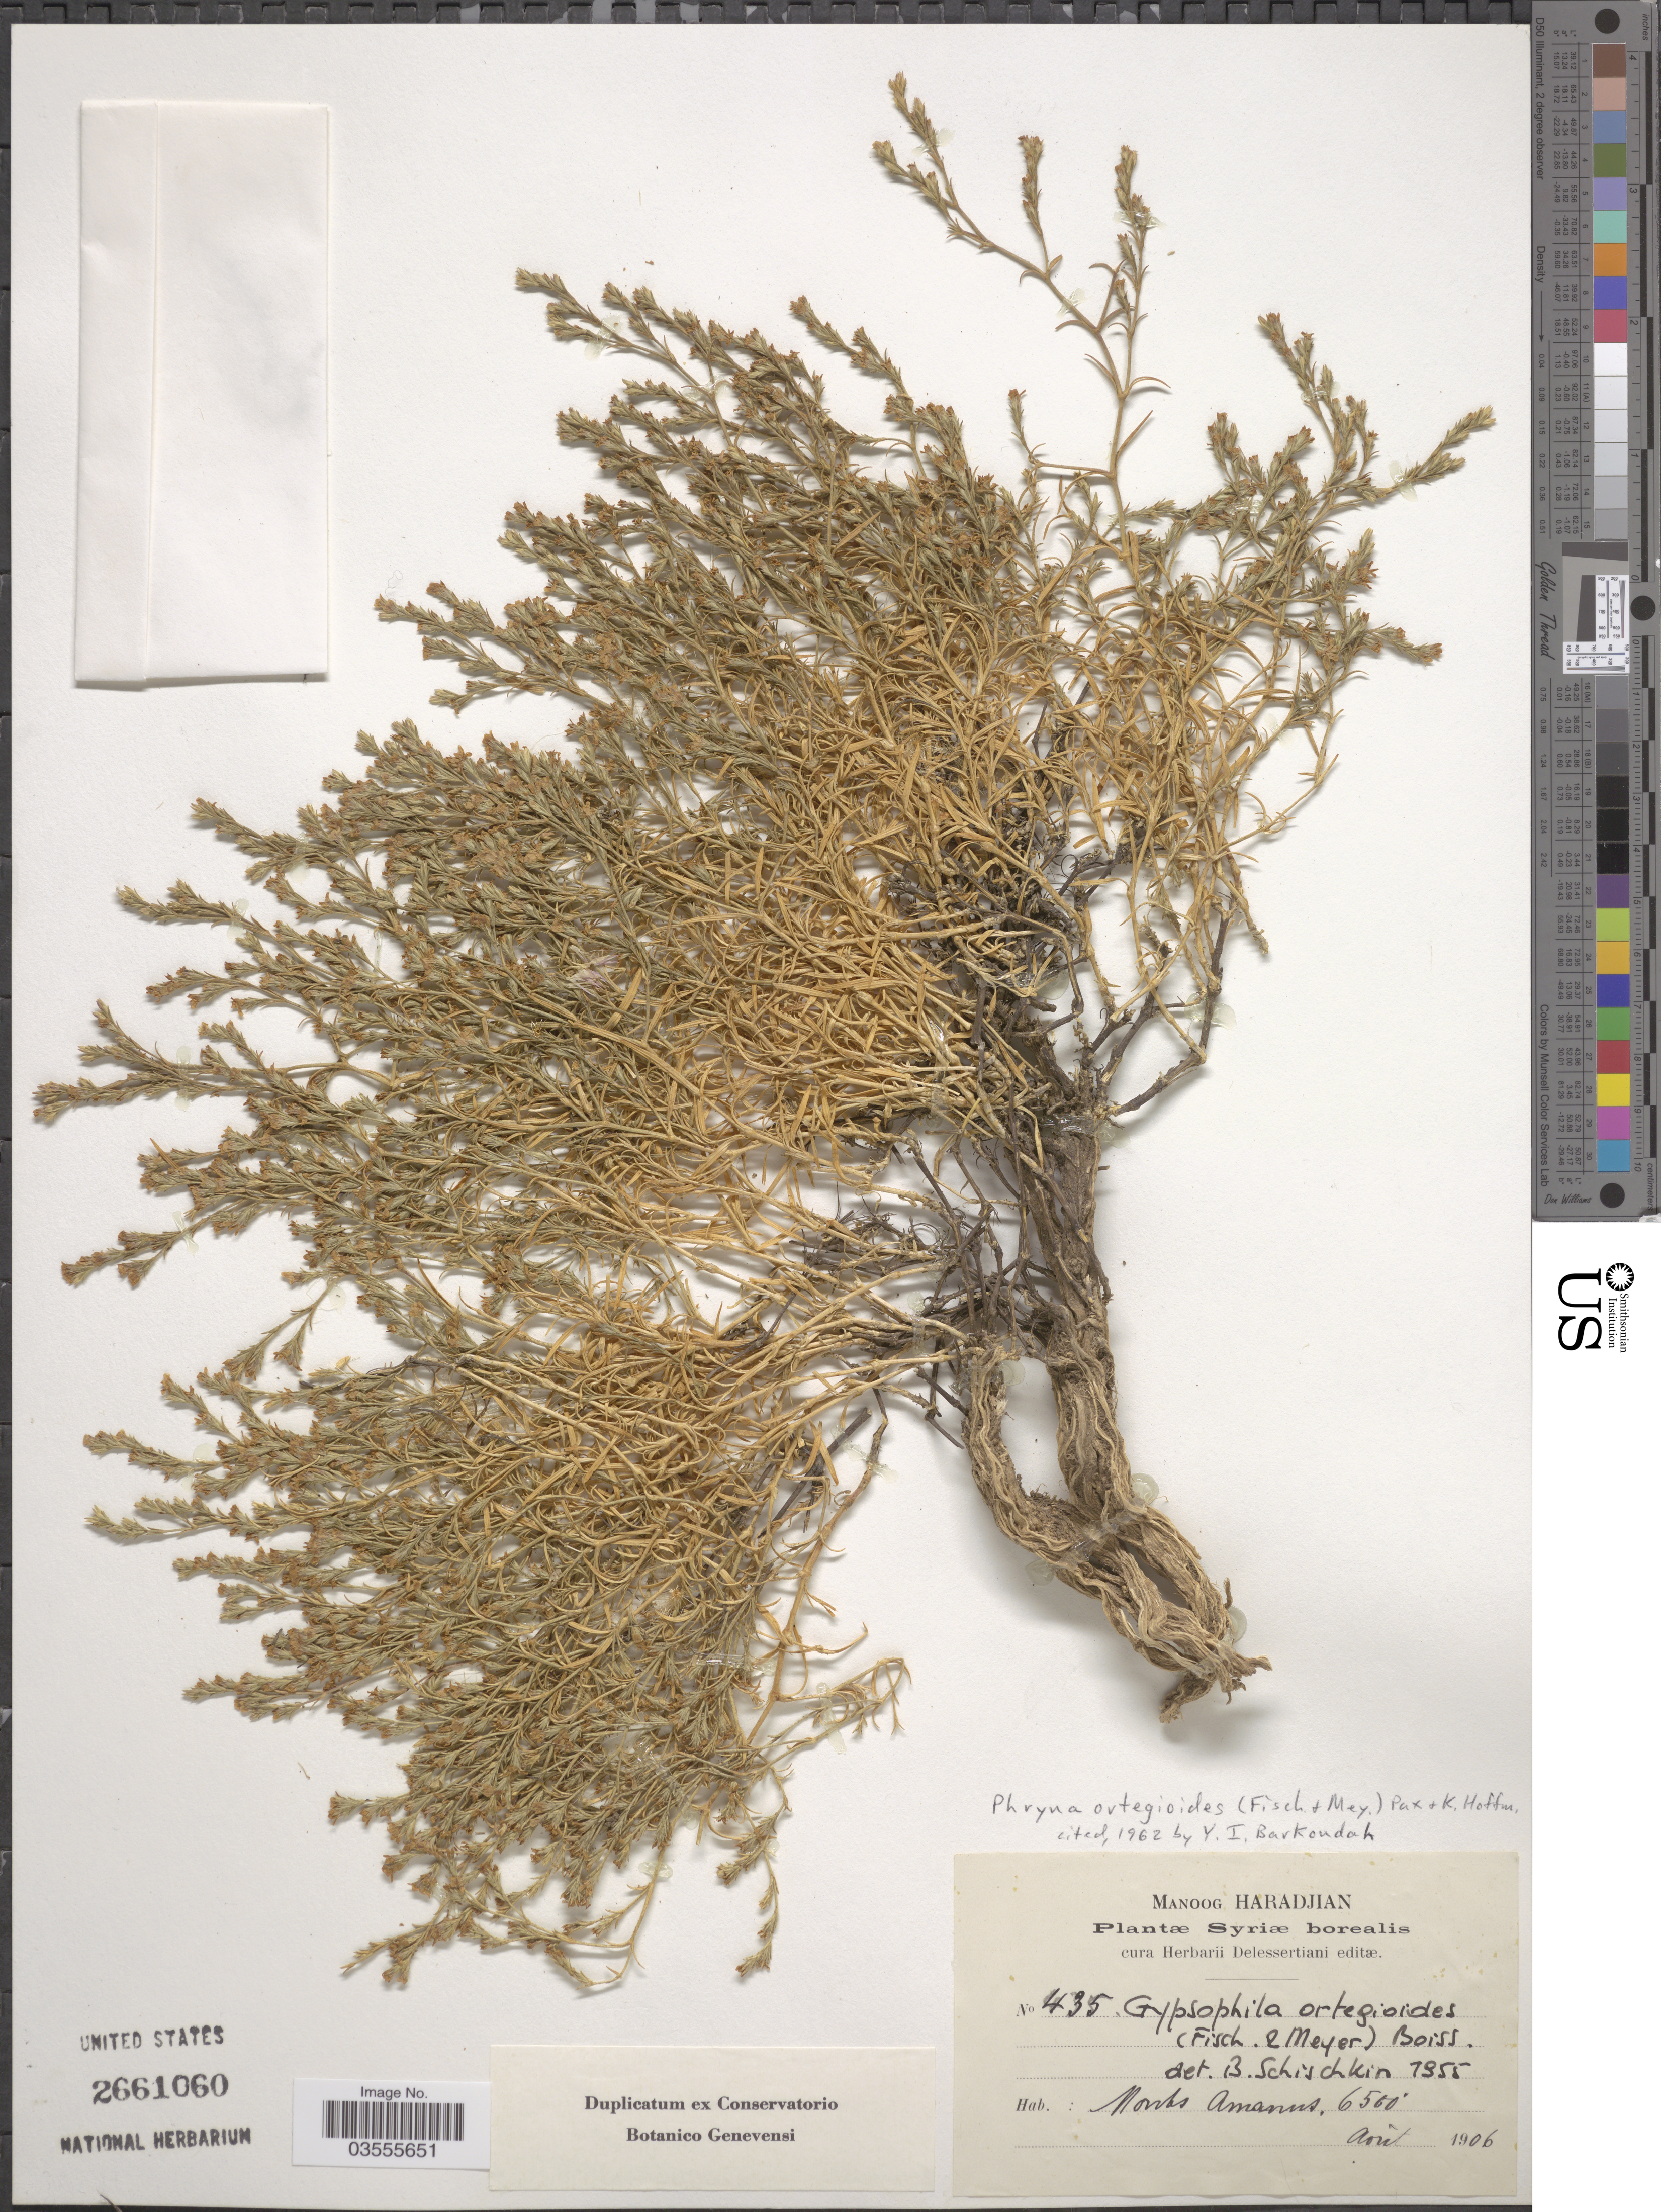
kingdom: Plantae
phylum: Tracheophyta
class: Magnoliopsida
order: Caryophyllales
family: Caryophyllaceae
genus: Jordania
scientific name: Jordania ortegioides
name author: (Fisch. & C.A. Mey.) Rabeler & Madhani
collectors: M. Haradjian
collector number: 435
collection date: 1906-08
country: Turkey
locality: Syriæ borealis. Monts Amanus.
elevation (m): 1981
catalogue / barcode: US 2661060